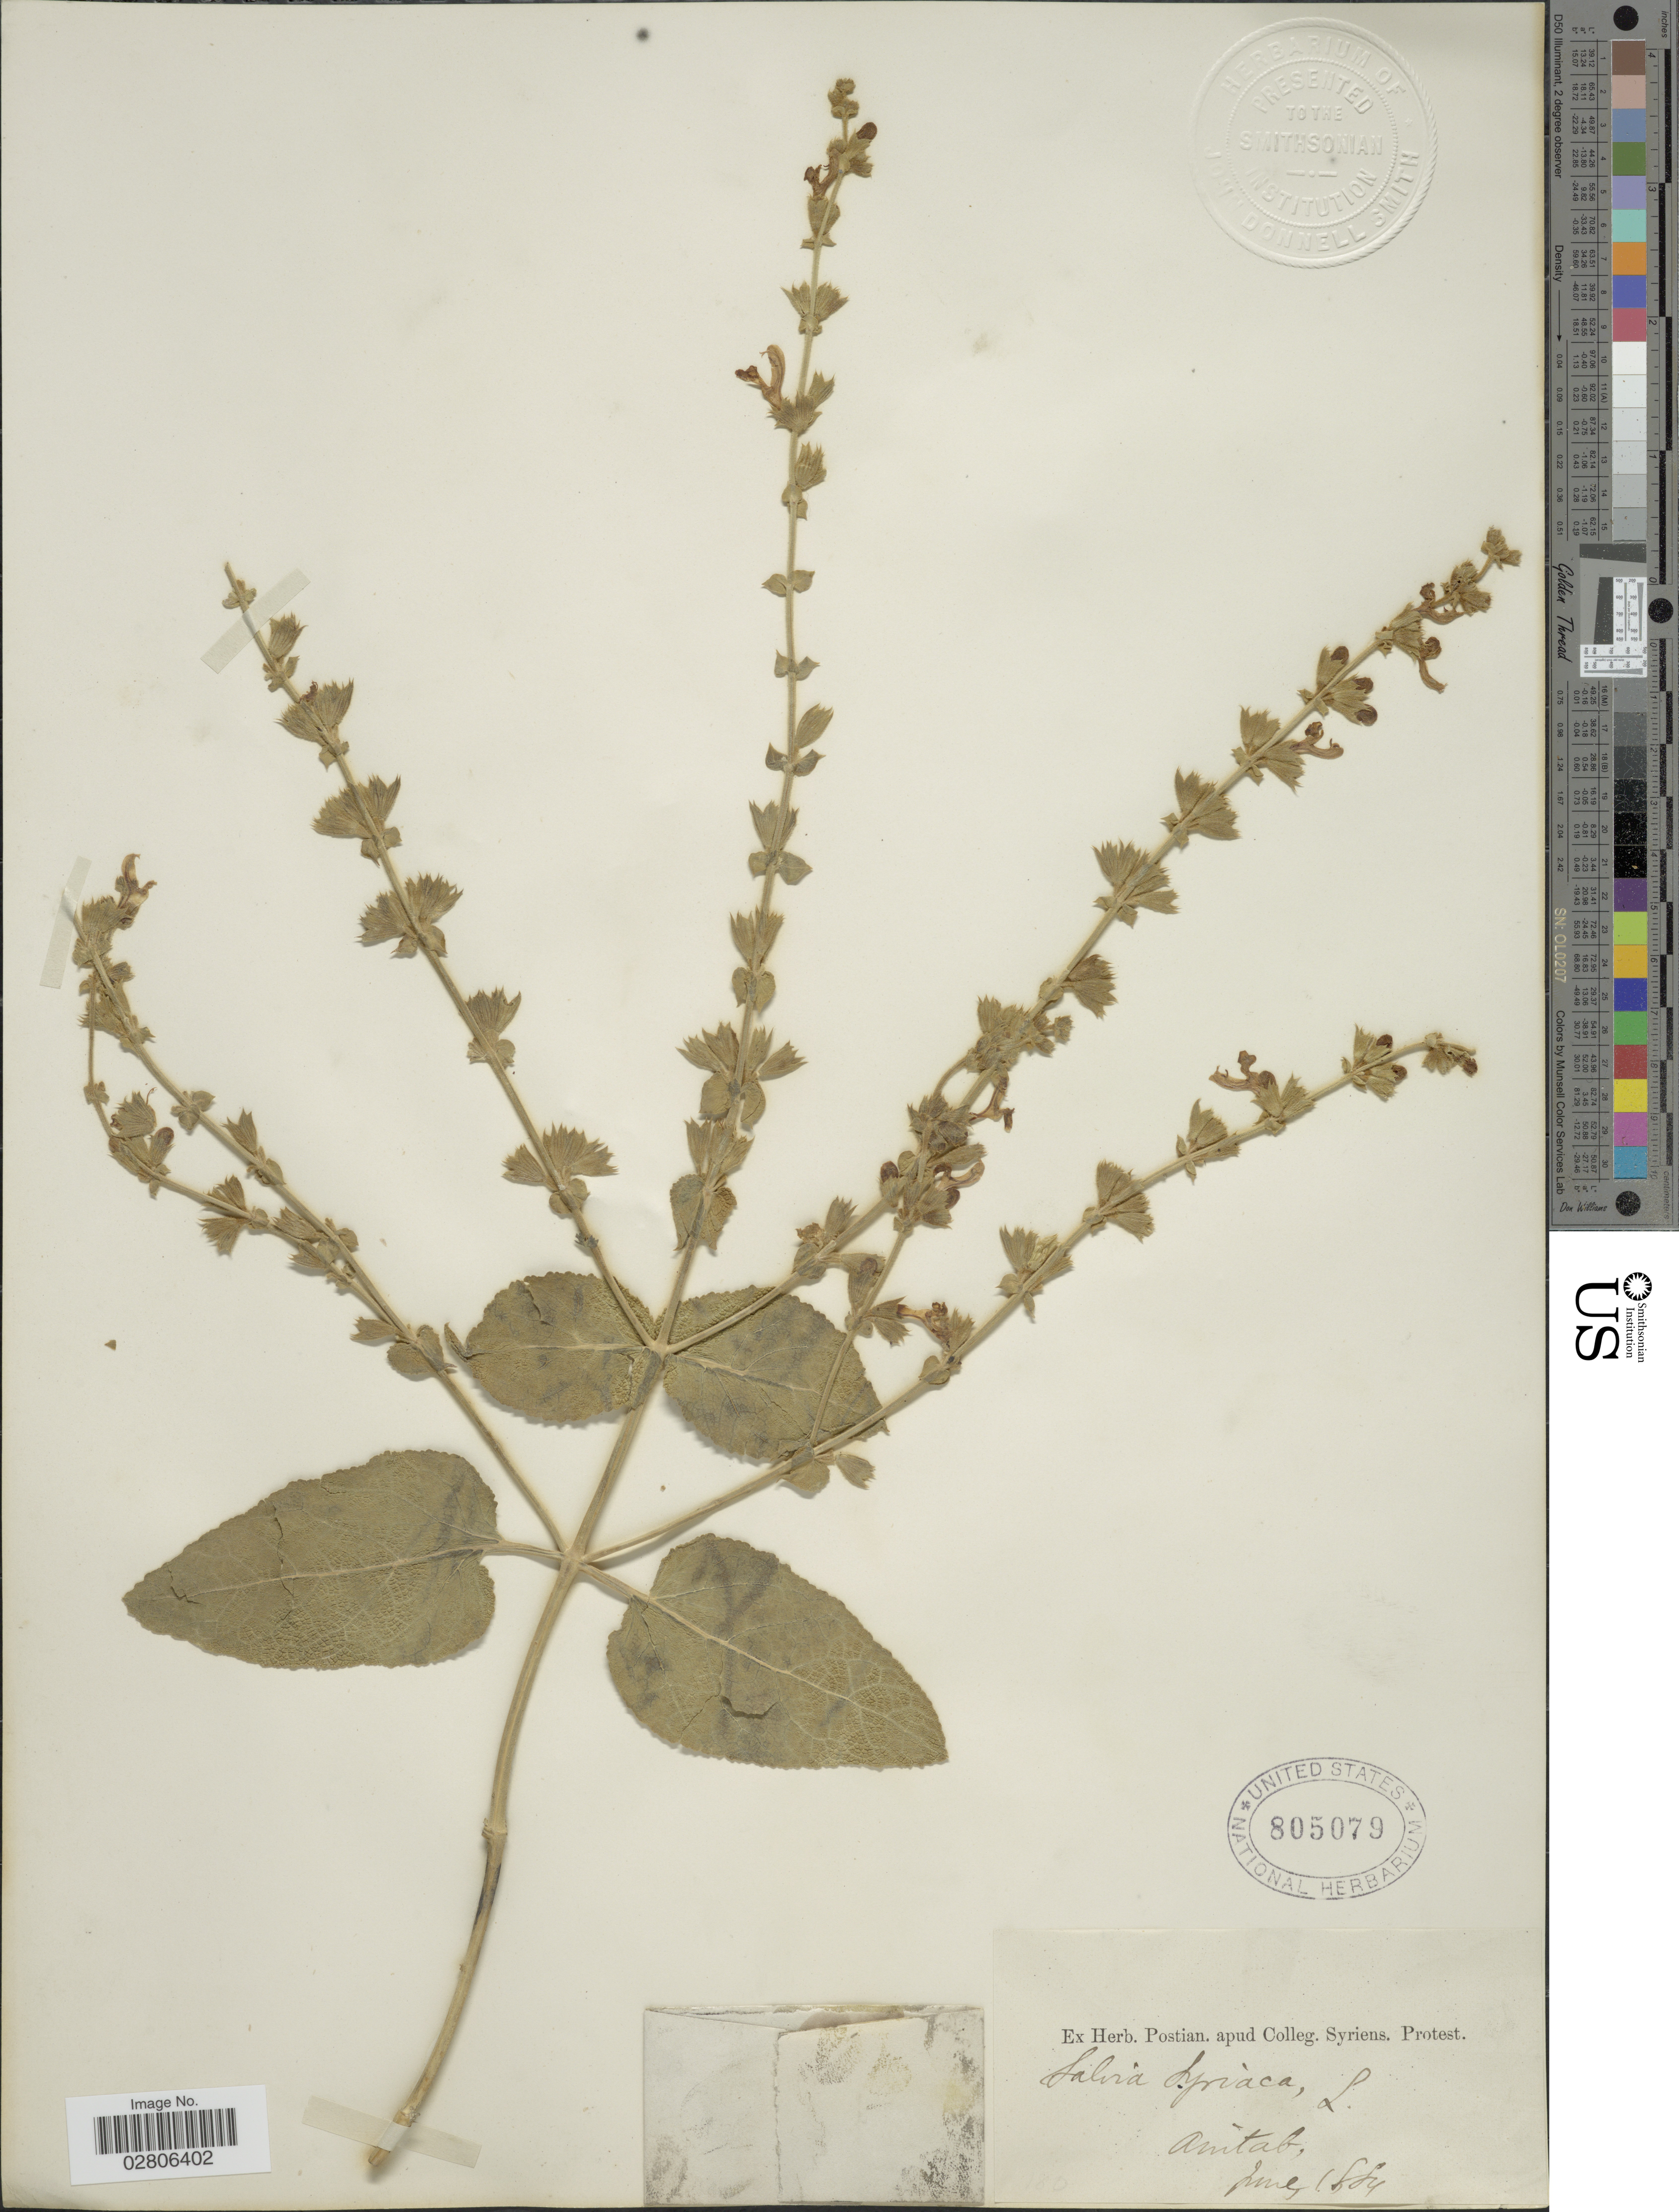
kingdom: Plantae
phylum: Tracheophyta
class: Magnoliopsida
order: Lamiales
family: Lamiaceae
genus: Salvia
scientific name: Salvia syriaca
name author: L.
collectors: ex herb. Postian. apud Colleg. Syriens. Protest. USE "Fannie P. A. Shepard" (10308853) AS PRIMARY COLLECTOR INSTEAD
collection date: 1884-06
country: Syria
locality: Anitab [interpreted]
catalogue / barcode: US 805079